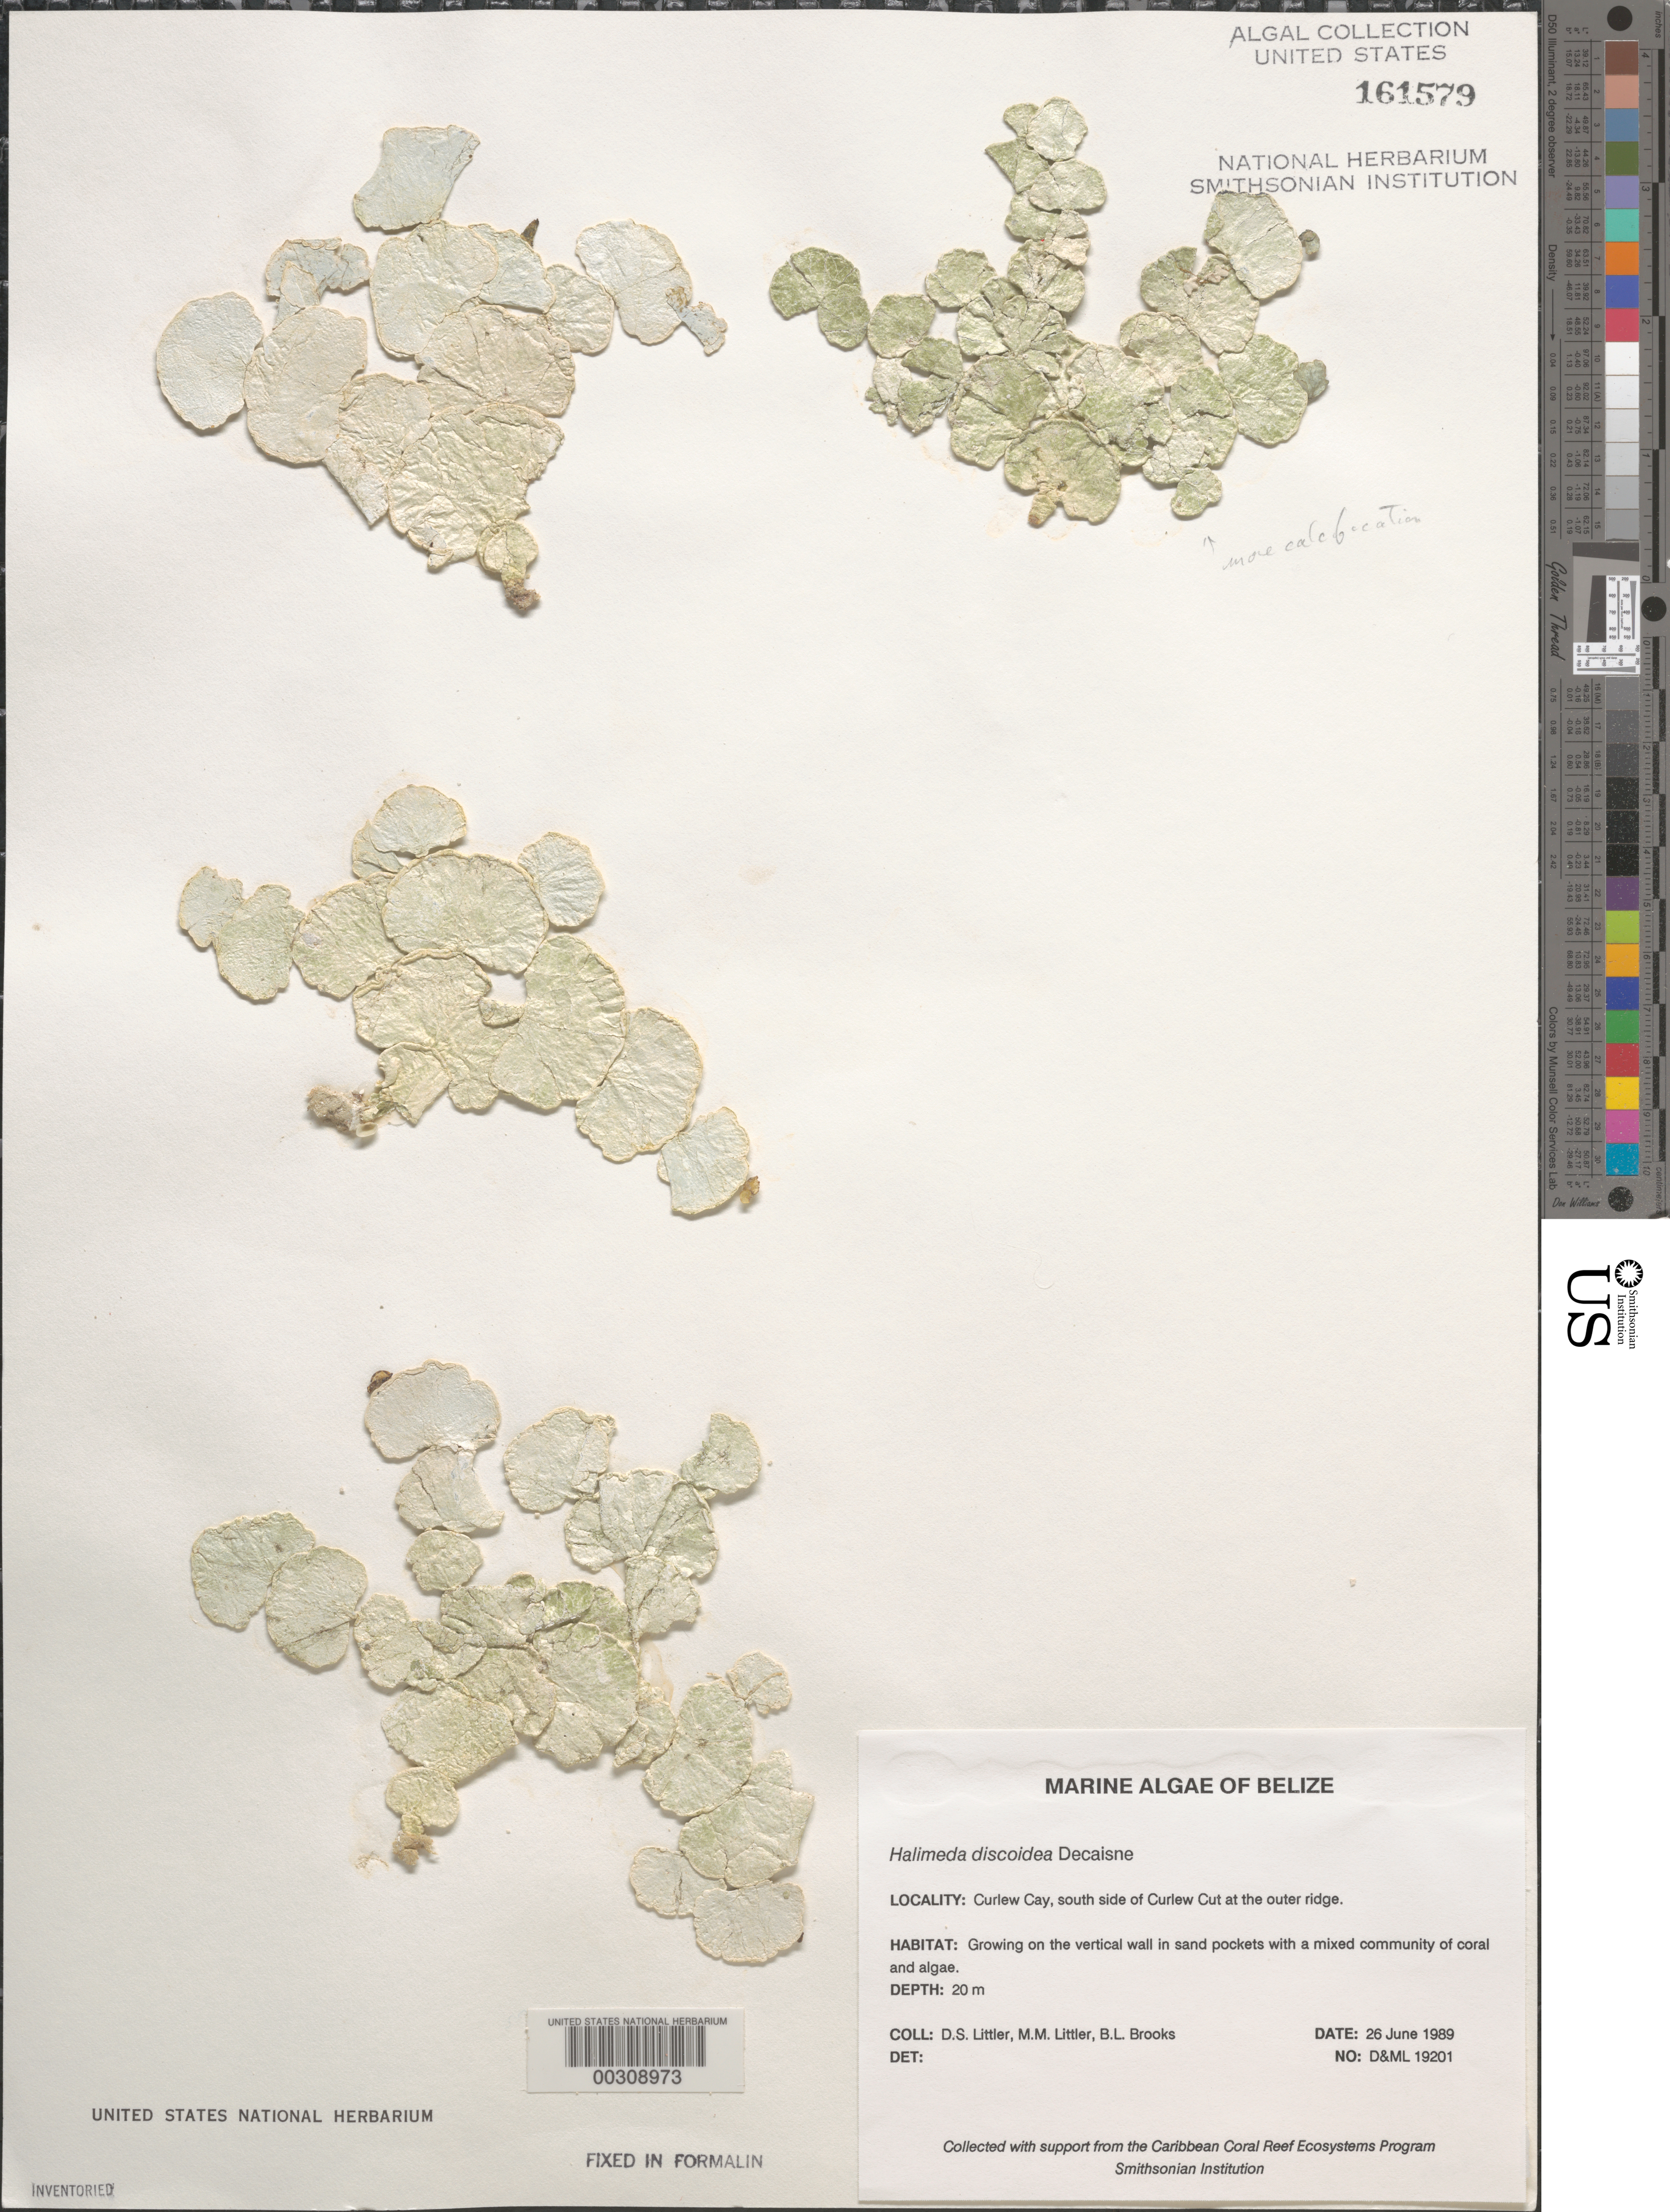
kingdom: Plantae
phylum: Chlorophyta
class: Ulvophyceae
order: Bryopsidales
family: Halimedaceae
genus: Halimeda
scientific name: Halimeda discoidea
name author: Decne.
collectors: D. S. Littler, M. M. Littler & B. Brooks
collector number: D&ML 19201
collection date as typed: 26 Jun 1989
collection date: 1989-06-26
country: Belize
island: Curlew Cay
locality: Curlew Cut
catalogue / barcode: US 161579